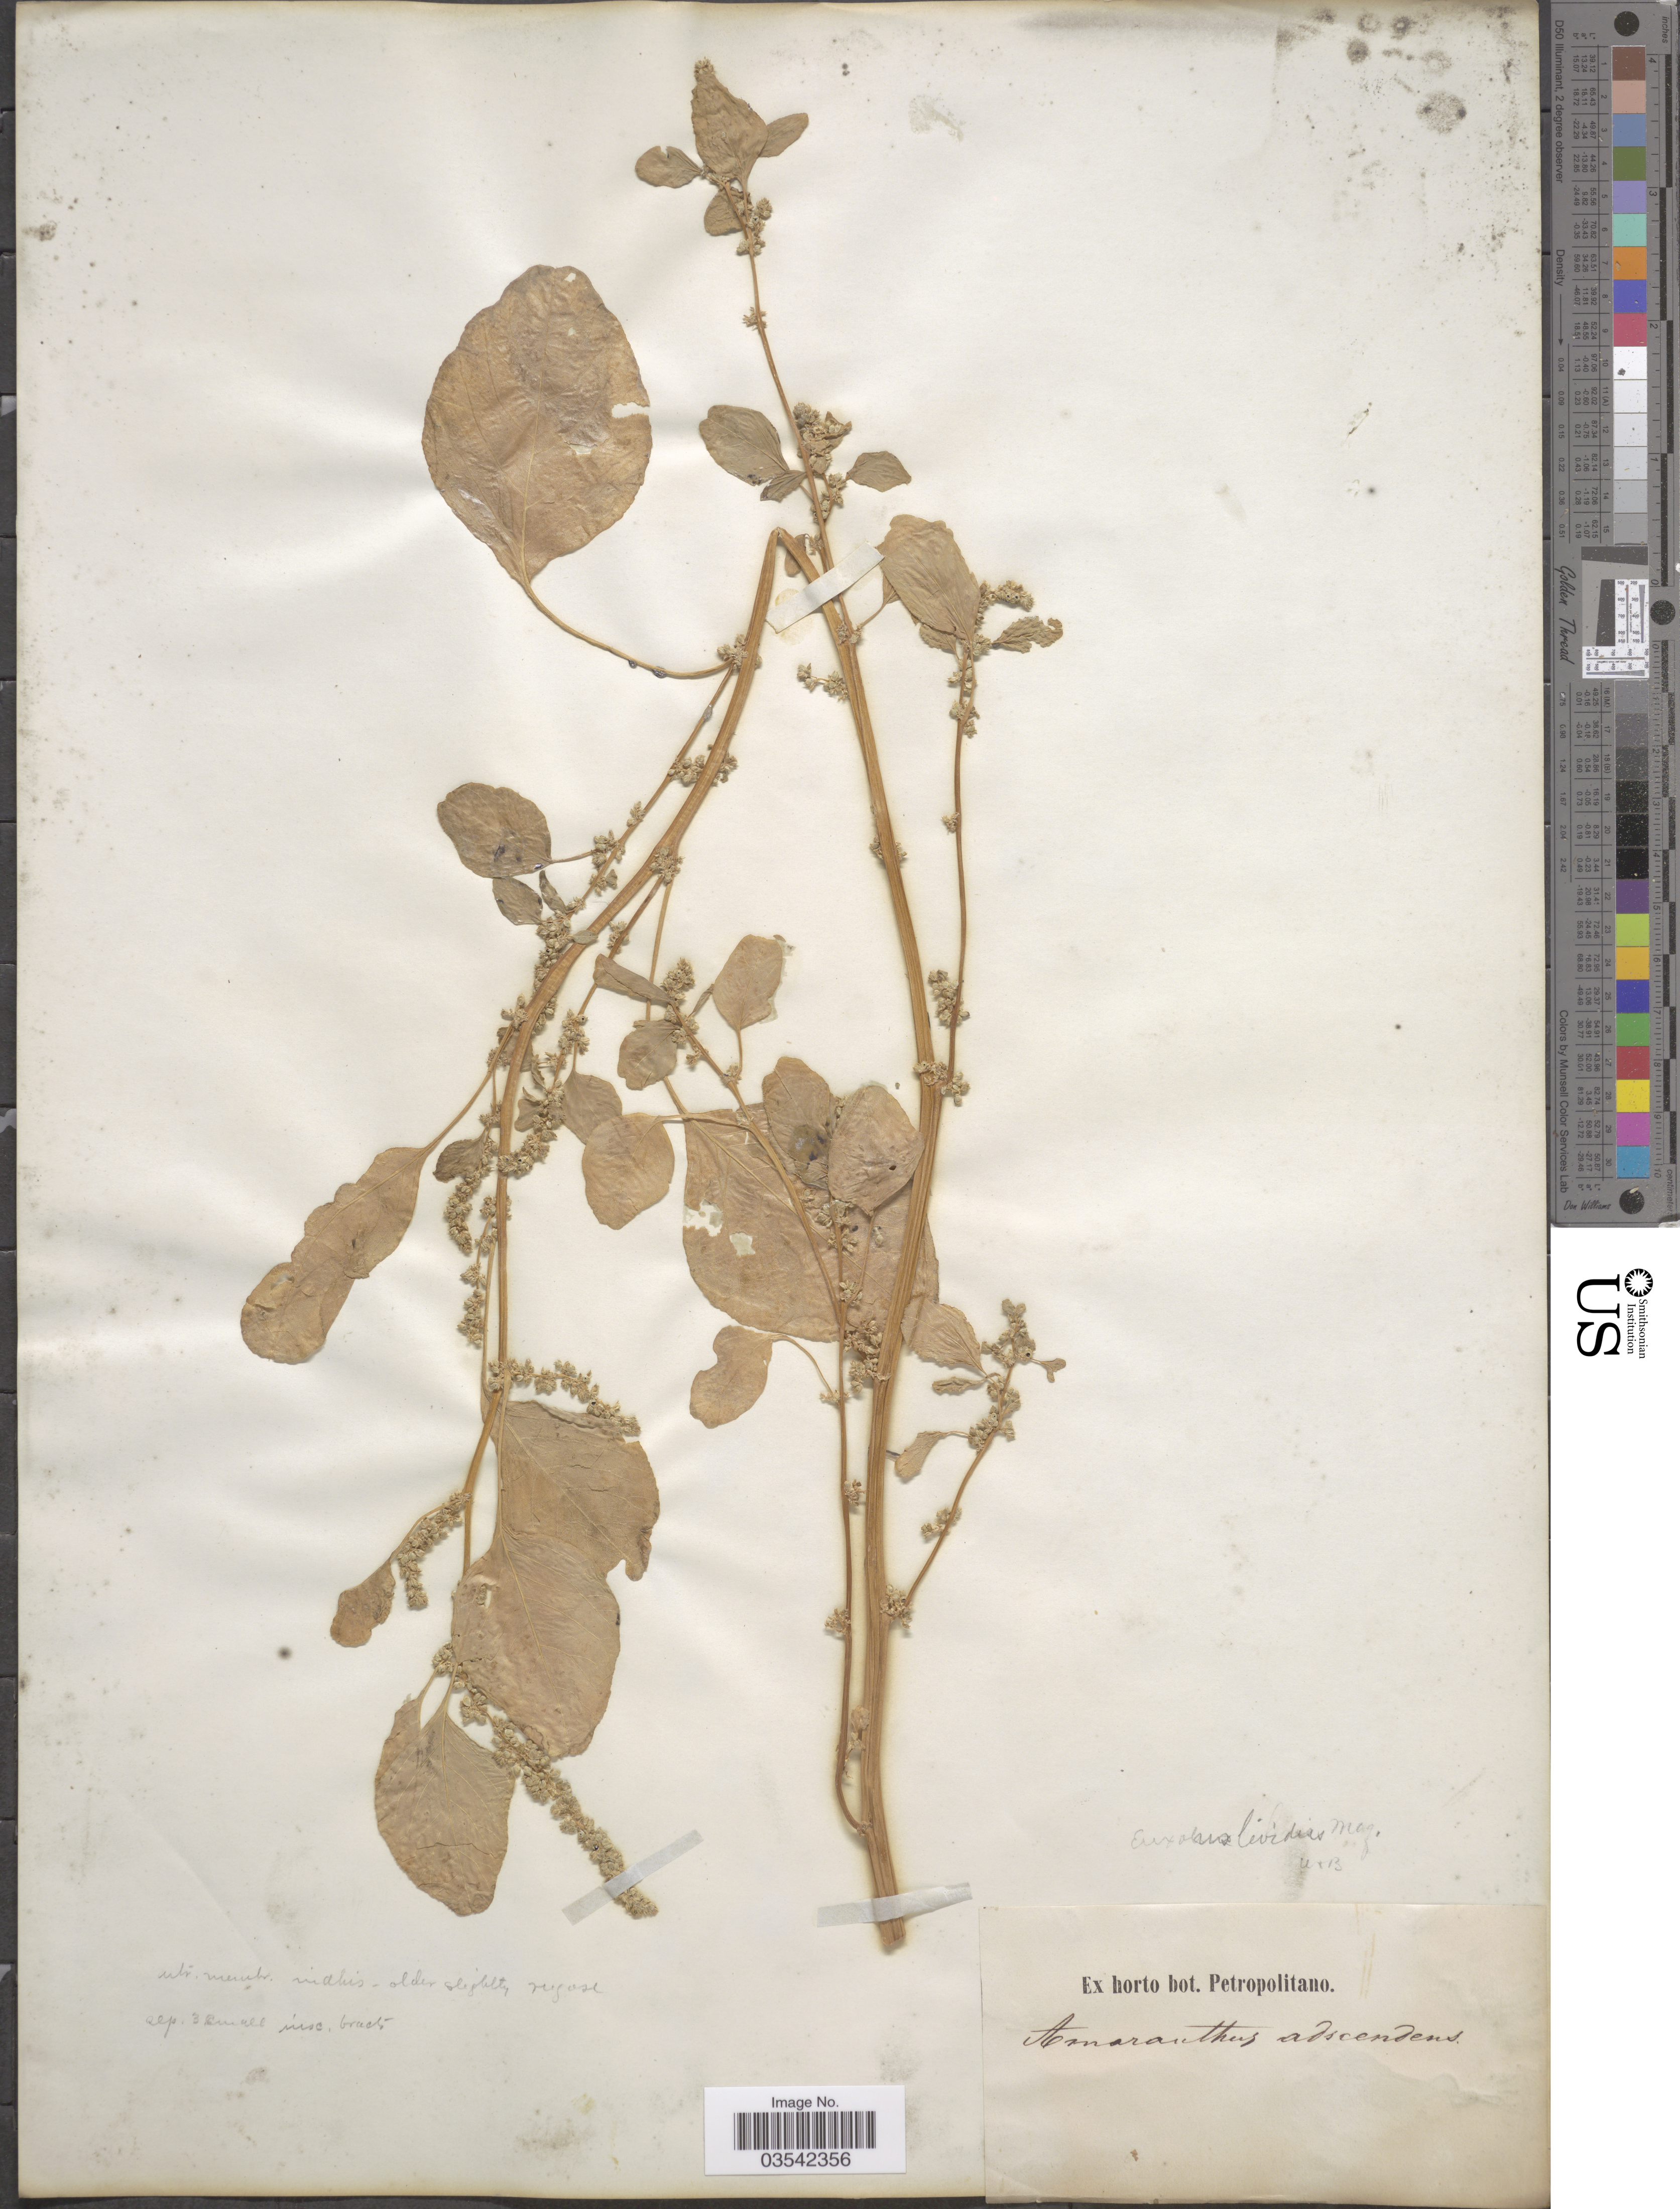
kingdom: Plantae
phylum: Tracheophyta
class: Magnoliopsida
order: Caryophyllales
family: Amaranthaceae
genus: Amaranthus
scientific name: Amaranthus lividus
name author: L.